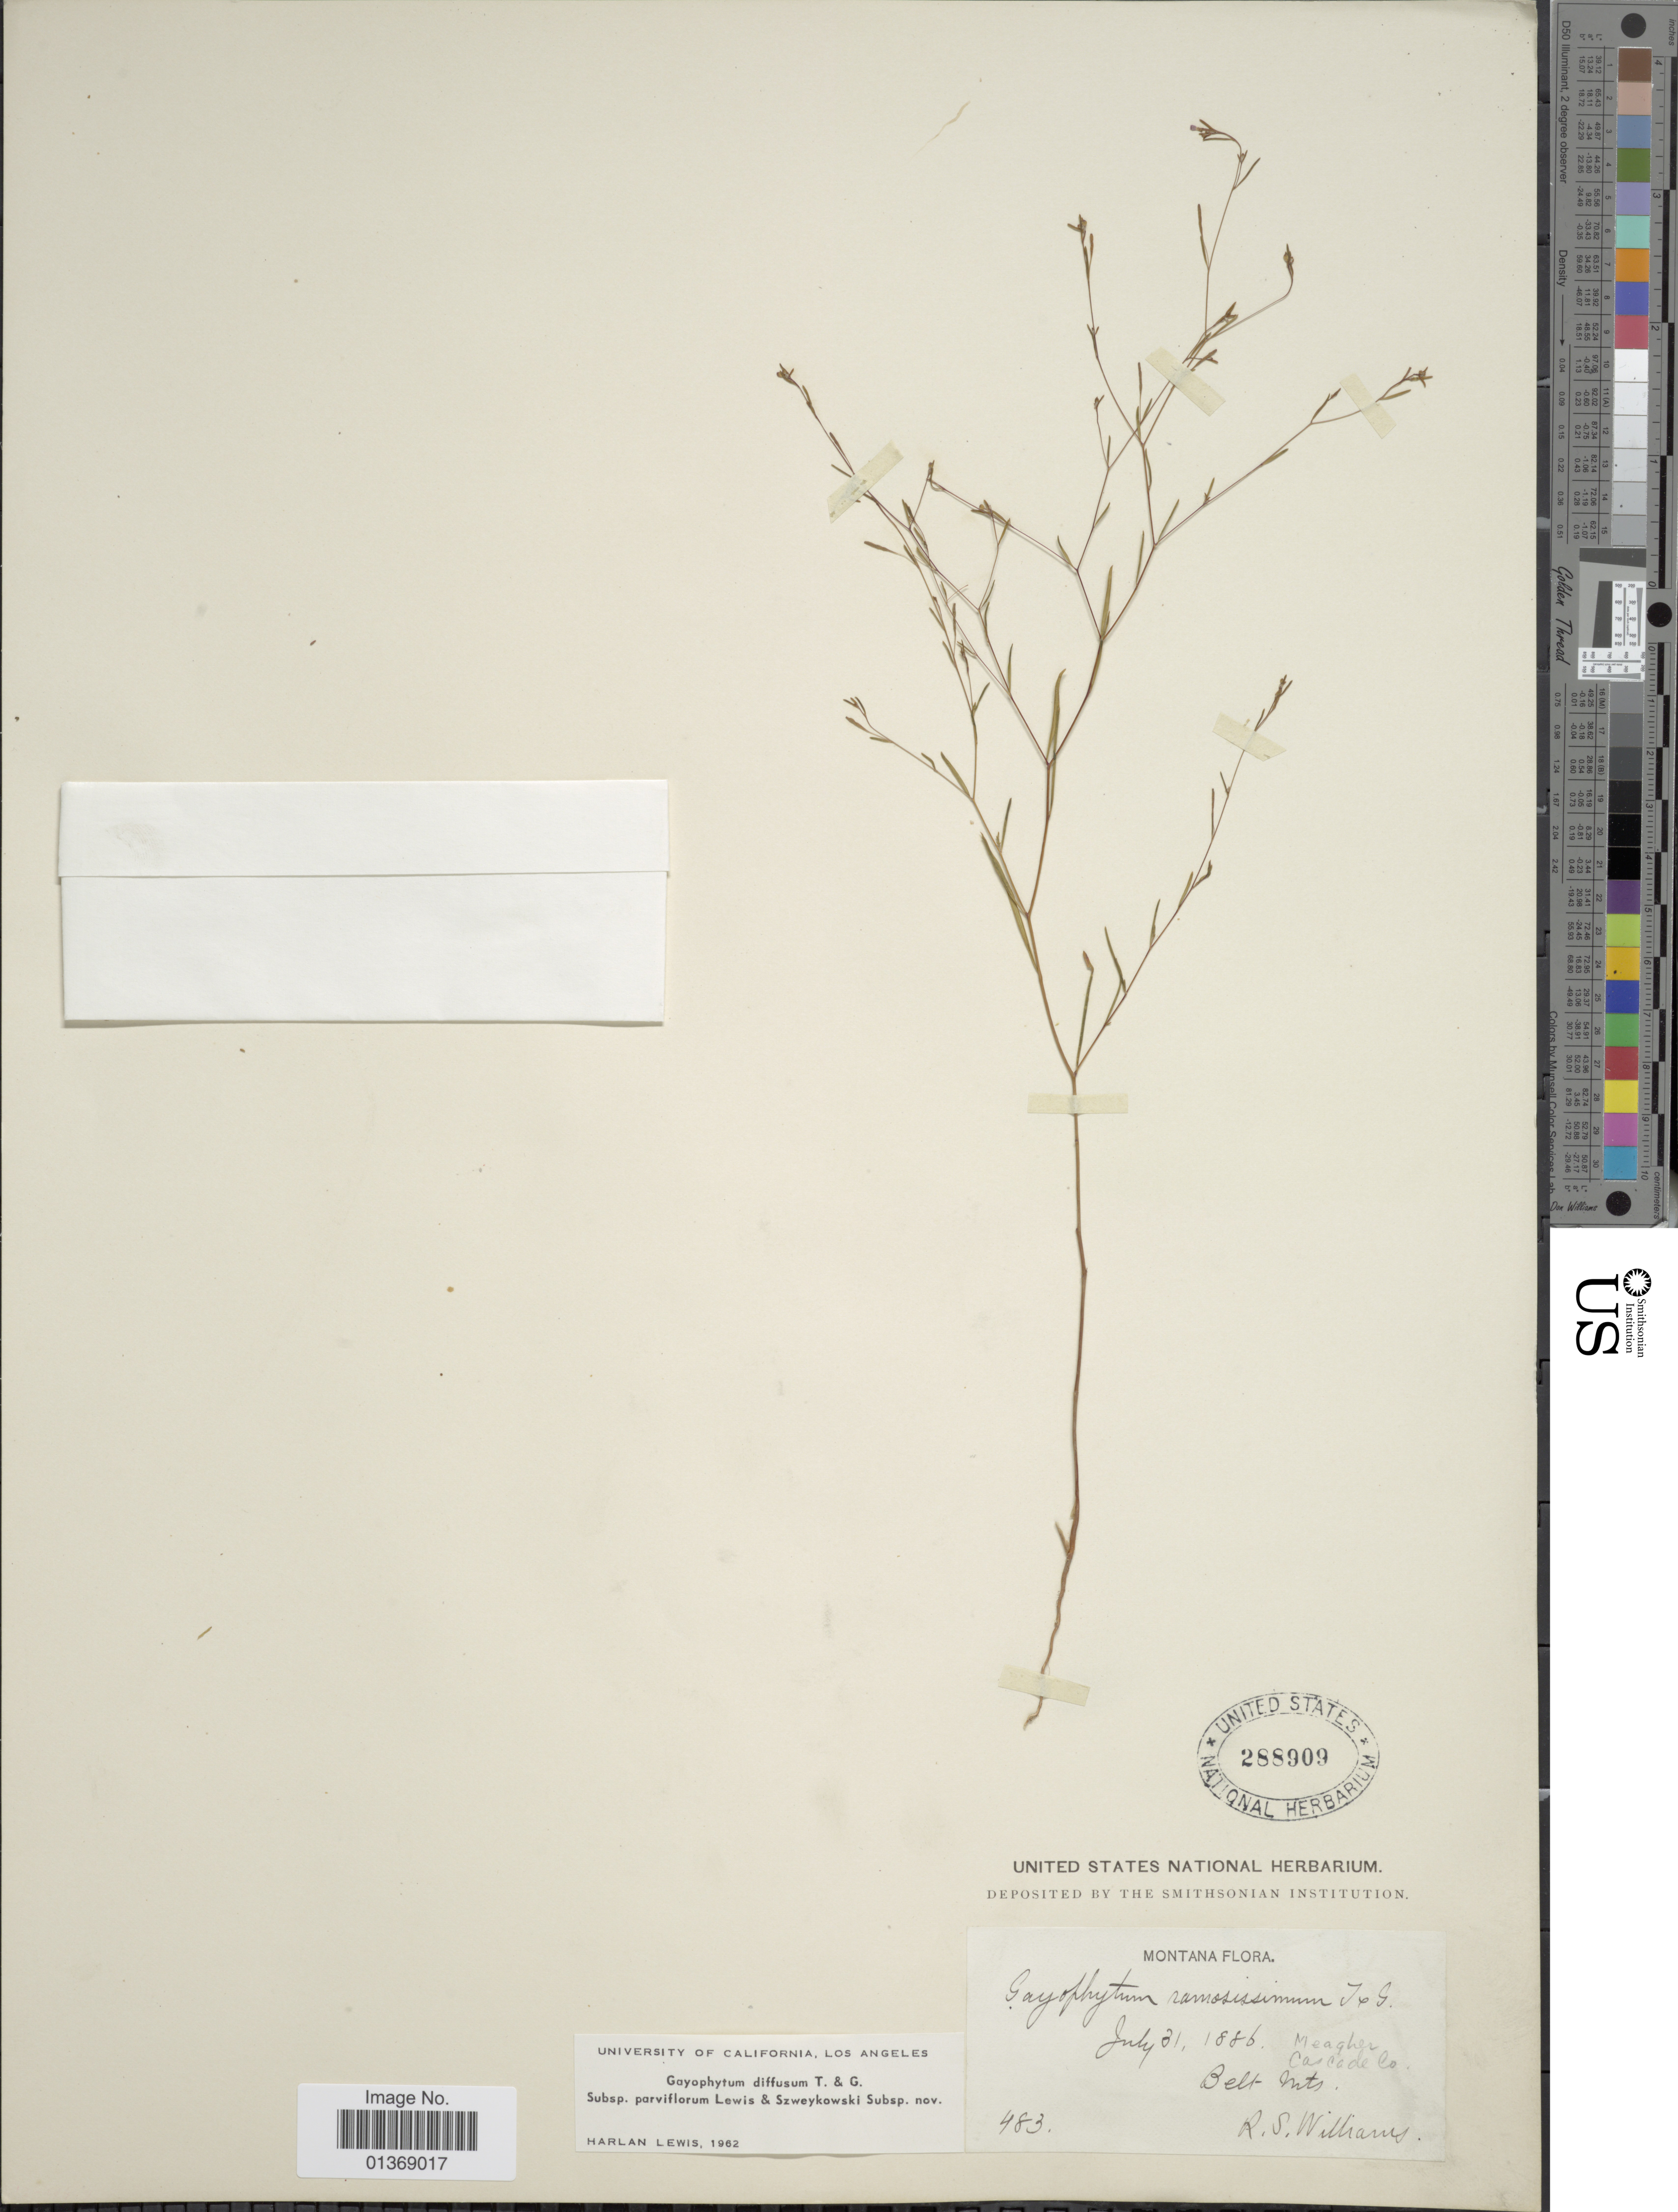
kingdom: Plantae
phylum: Tracheophyta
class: Magnoliopsida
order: Myrtales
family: Onagraceae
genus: Gayophytum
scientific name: Gayophytum diffusum subsp. parviflorum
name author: F. H. Lewis & Szweyk.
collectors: R. S. Williams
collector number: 483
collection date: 1886-07-31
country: United States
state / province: Montana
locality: Belt Mts, Cascade Co. / Meagher Co.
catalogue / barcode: US 288909